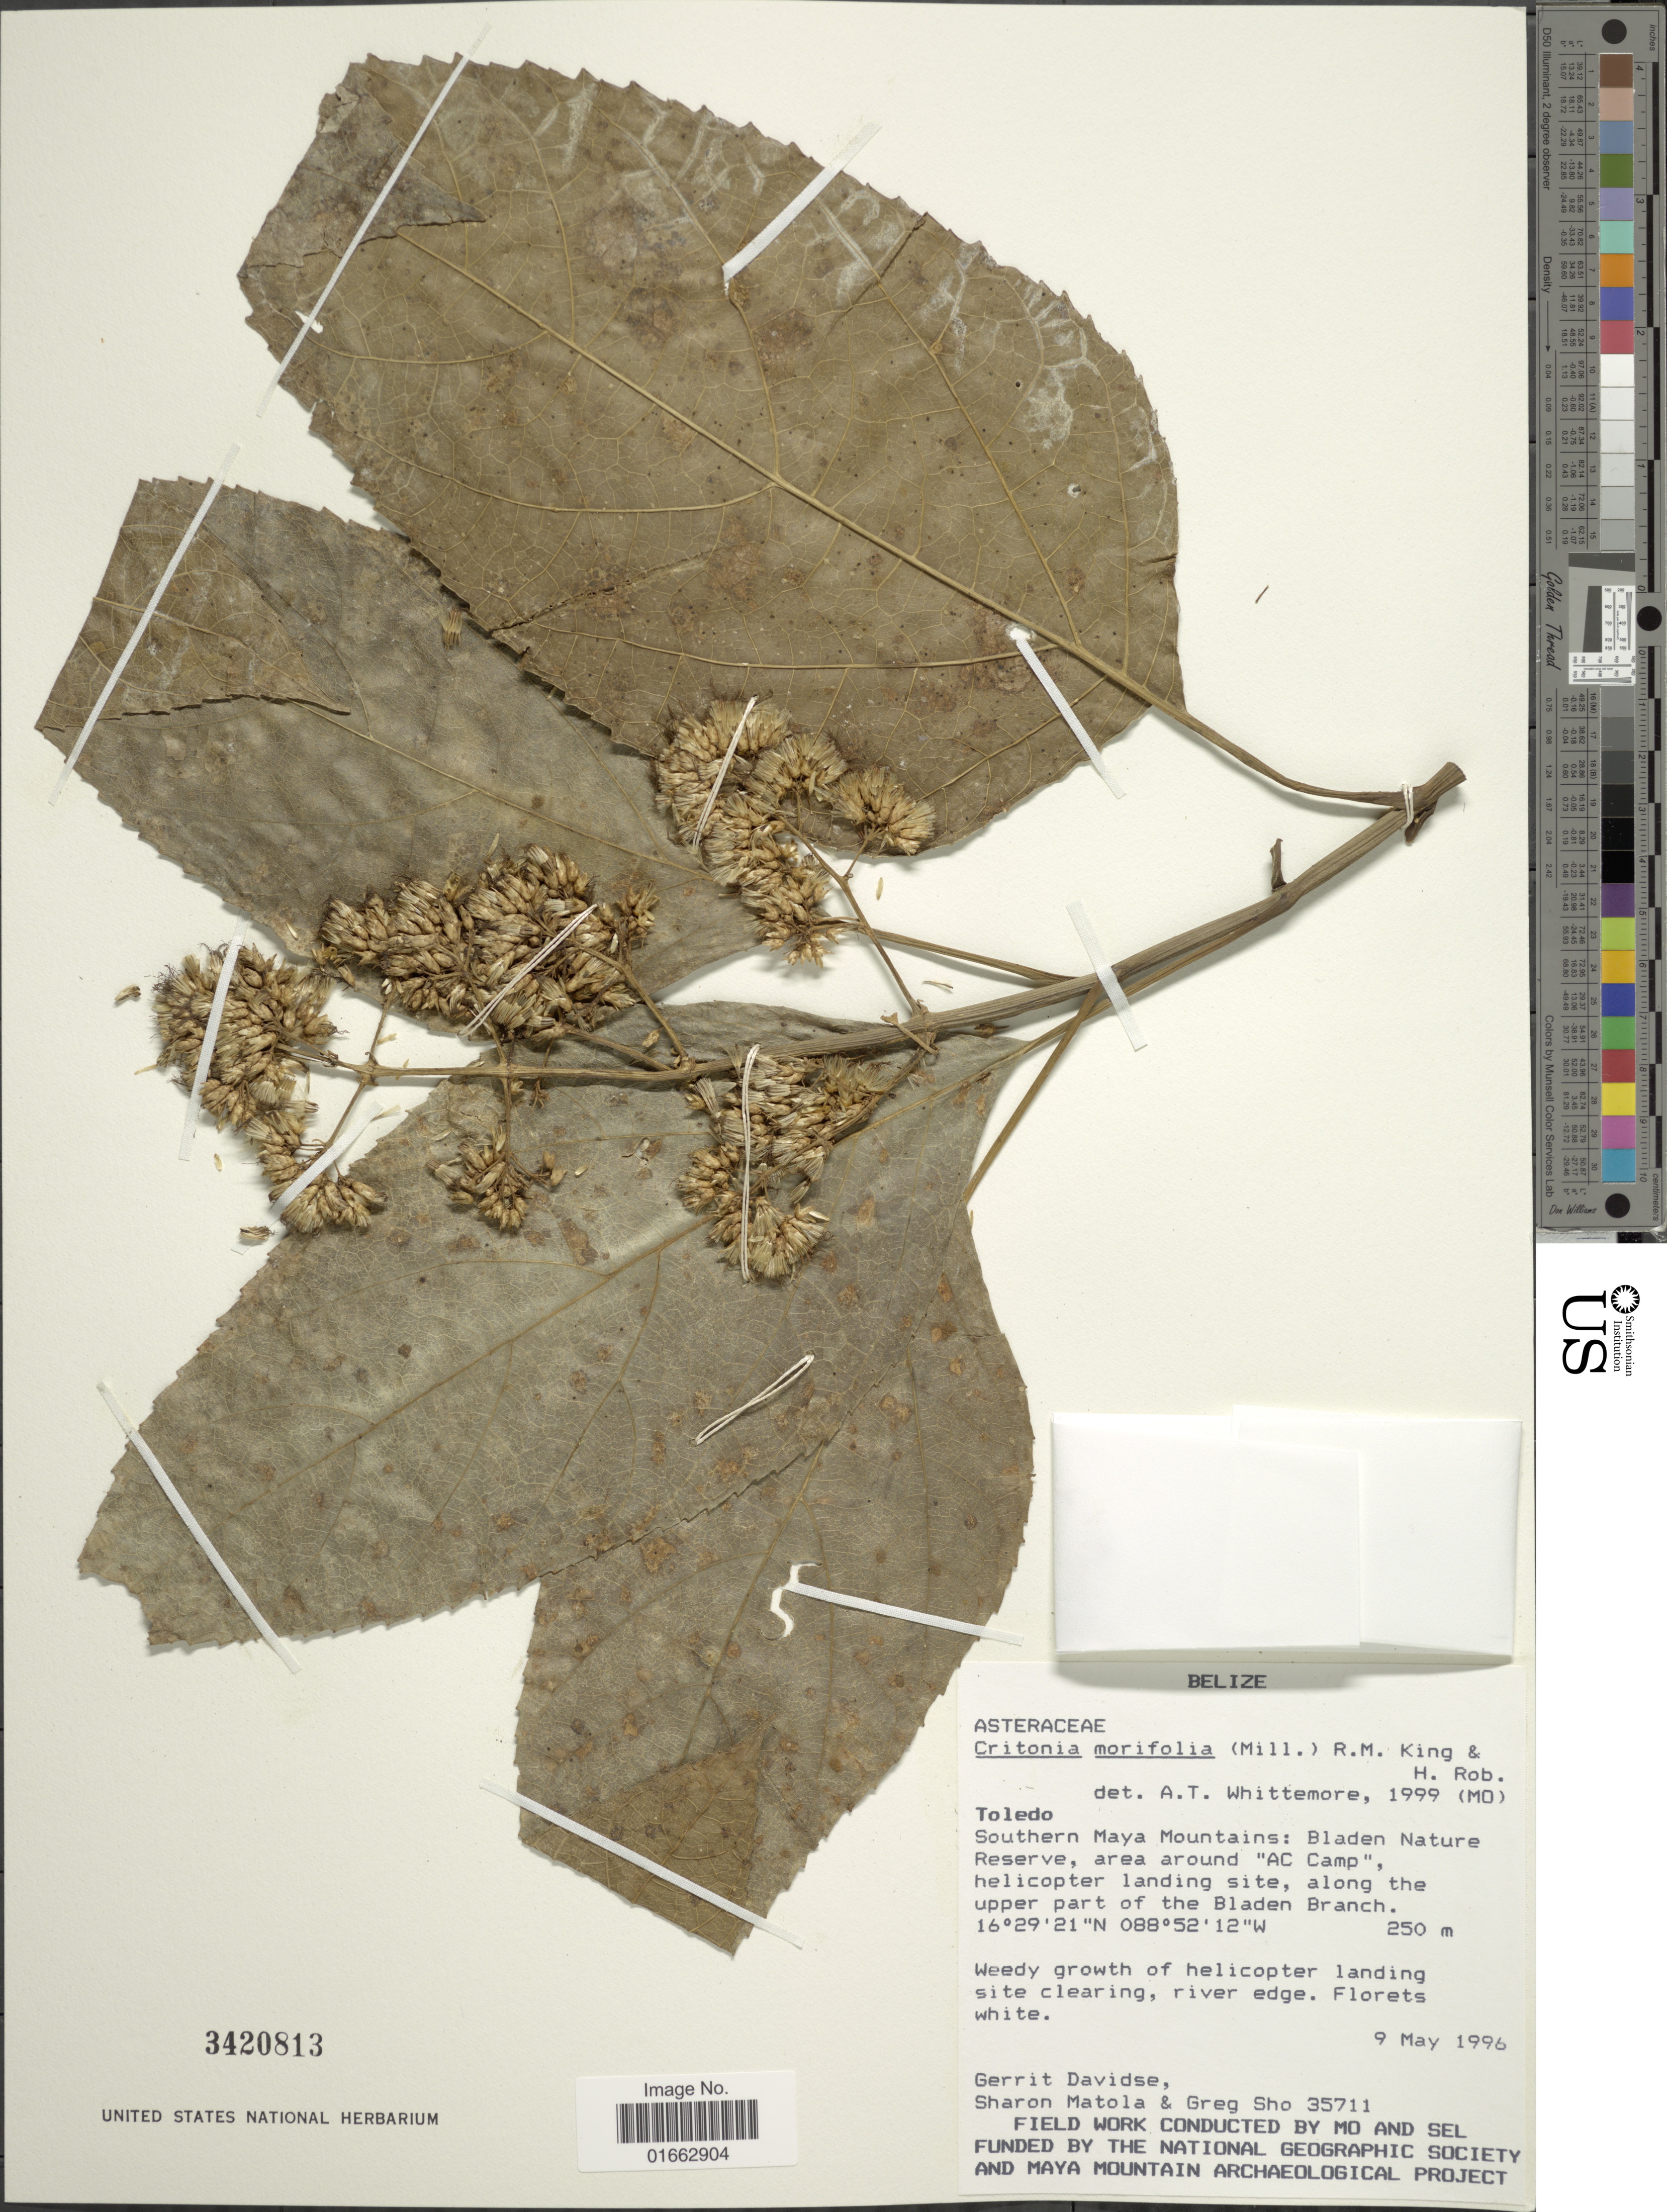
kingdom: Plantae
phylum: Tracheophyta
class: Magnoliopsida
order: Asterales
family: Asteraceae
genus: Critonia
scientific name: Critonia morifolia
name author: (Mill.) R.M. King & H. Rob.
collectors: G. Davidse, S. Matola & G. Sho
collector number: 35711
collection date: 1996-05-09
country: Belize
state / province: Toledo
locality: Southern Maya Mountains: Bladen Nature Reserve, area around "AC Camp", helicopter landing site, along the upper part of the Bladen Branch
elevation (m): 250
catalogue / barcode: US 3420813